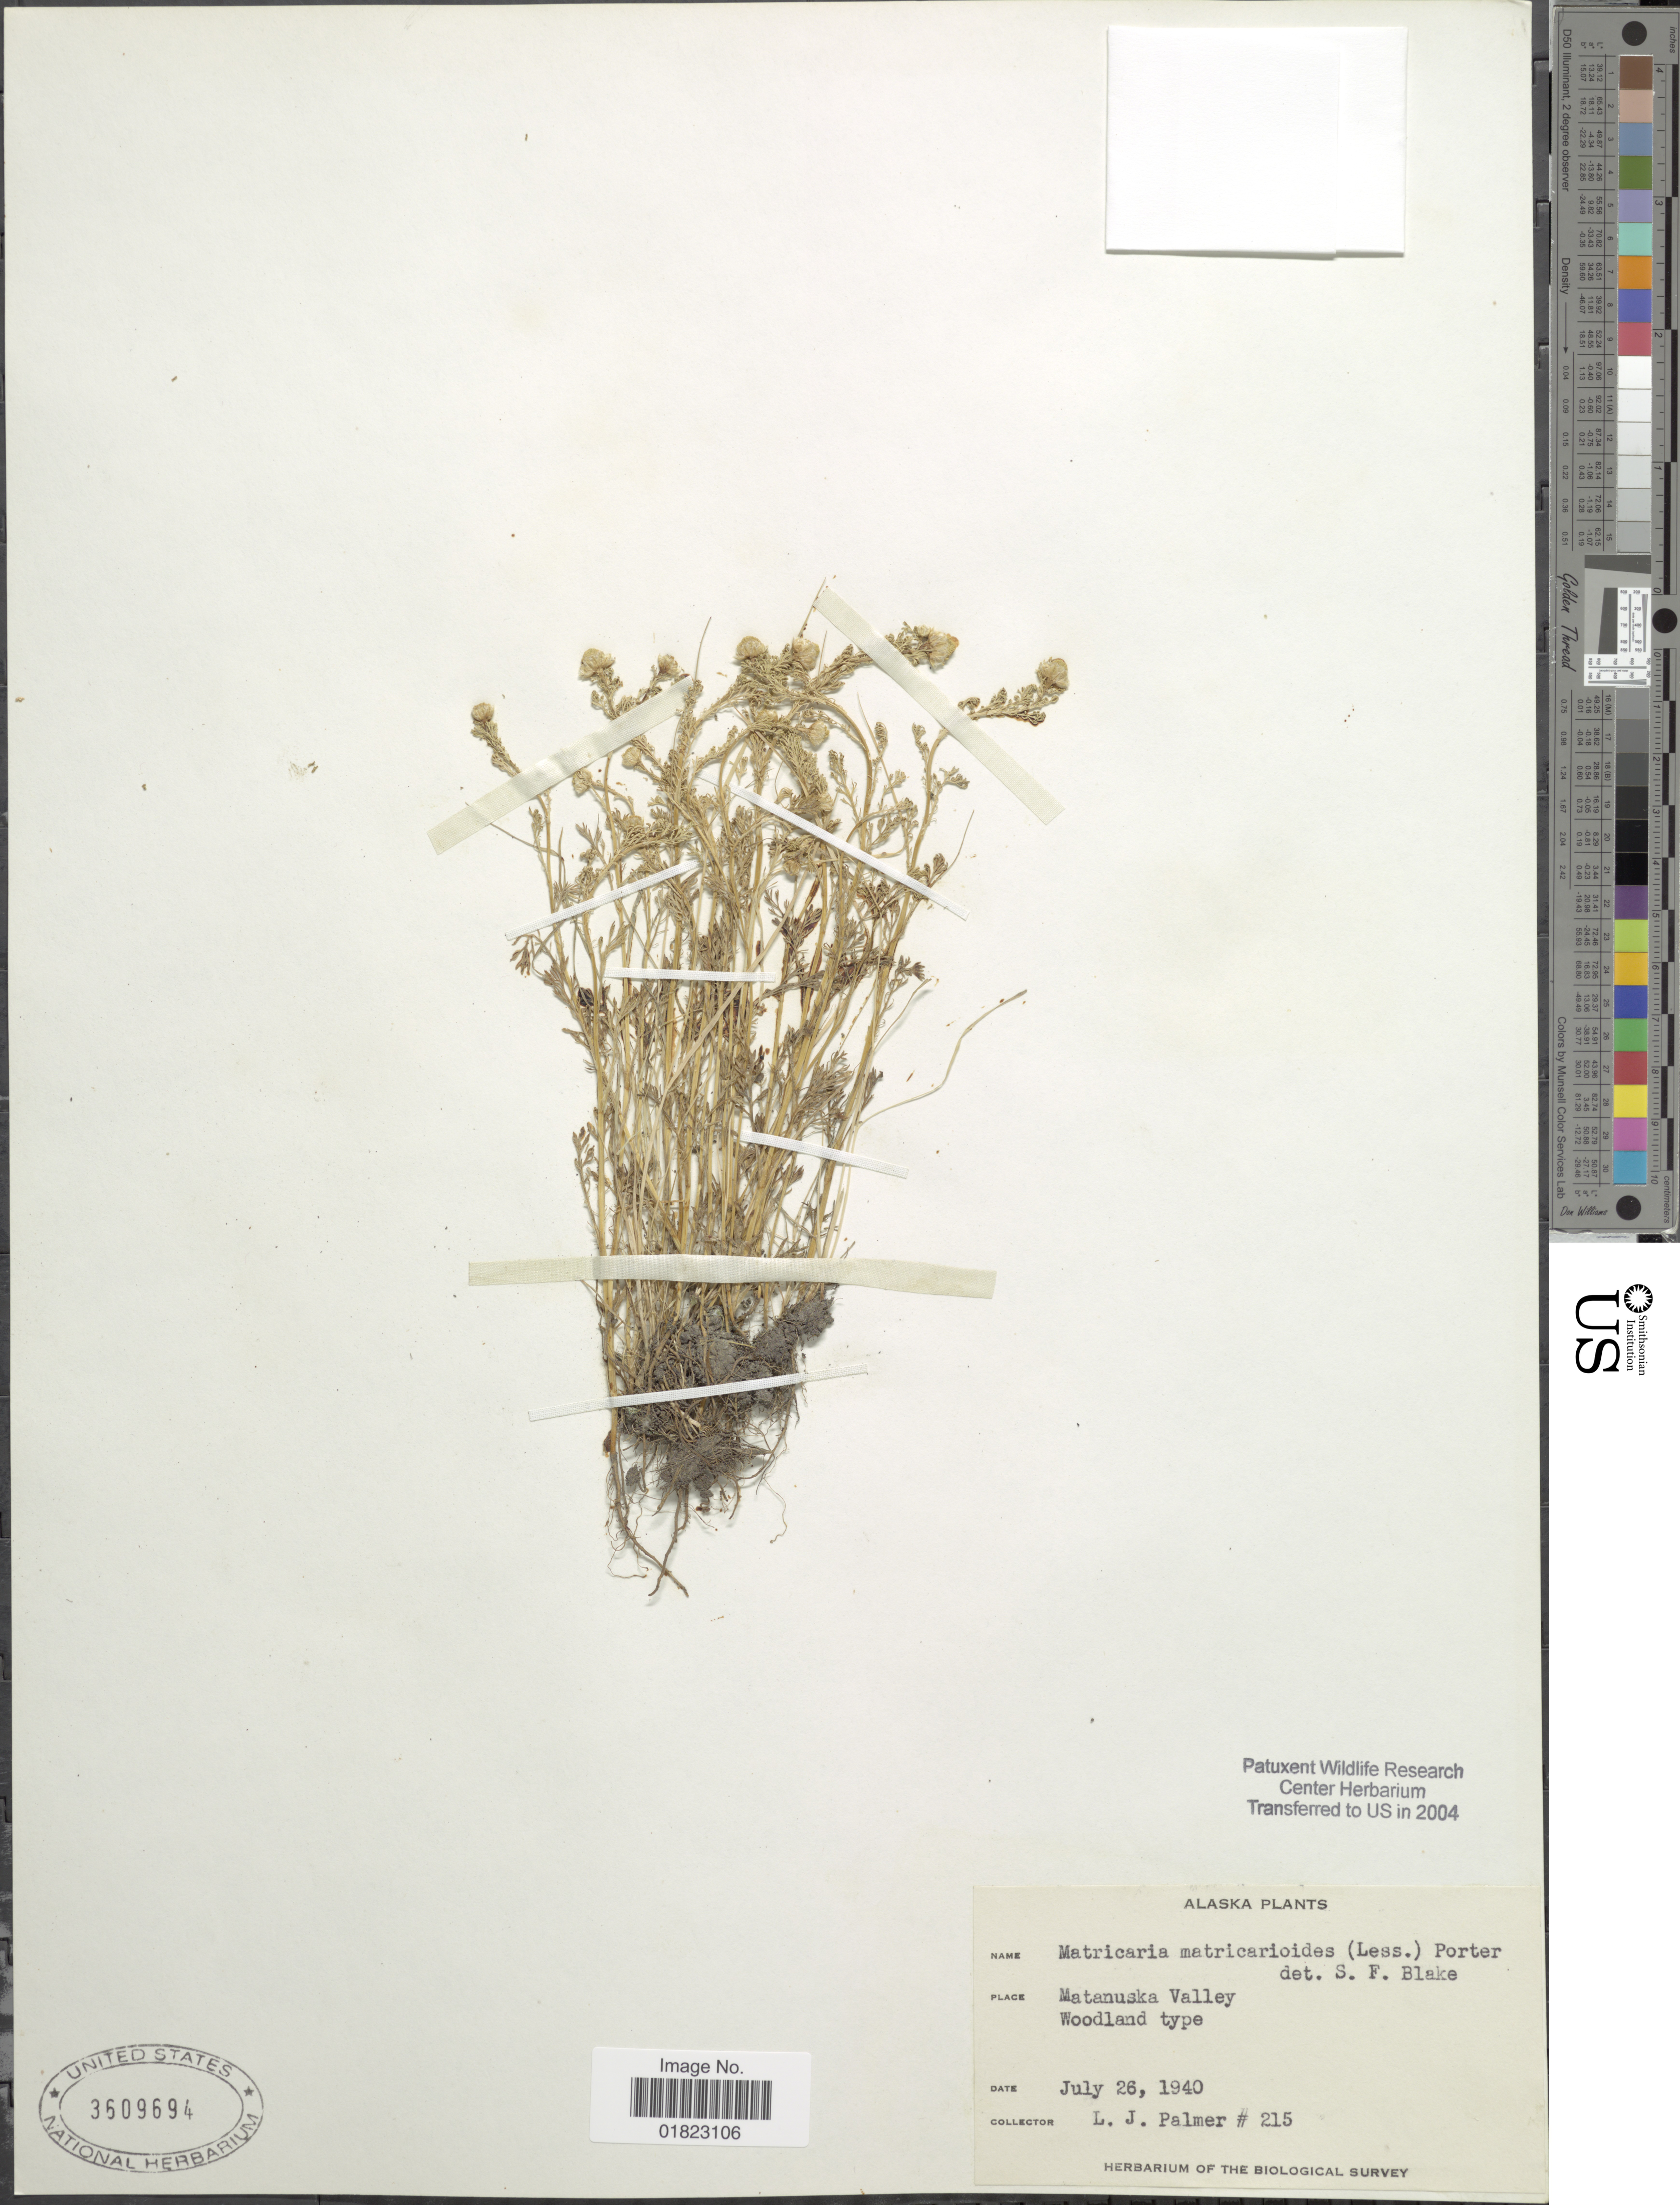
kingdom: Plantae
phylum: Tracheophyta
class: Magnoliopsida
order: Asterales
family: Asteraceae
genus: Matricaria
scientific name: Matricaria matricarioides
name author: (Less.) Porter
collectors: L. J. Palmer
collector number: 215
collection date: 1940-07-26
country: United States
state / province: Alaska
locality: Matanuska Valley, Woodland type.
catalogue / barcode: US 3609694